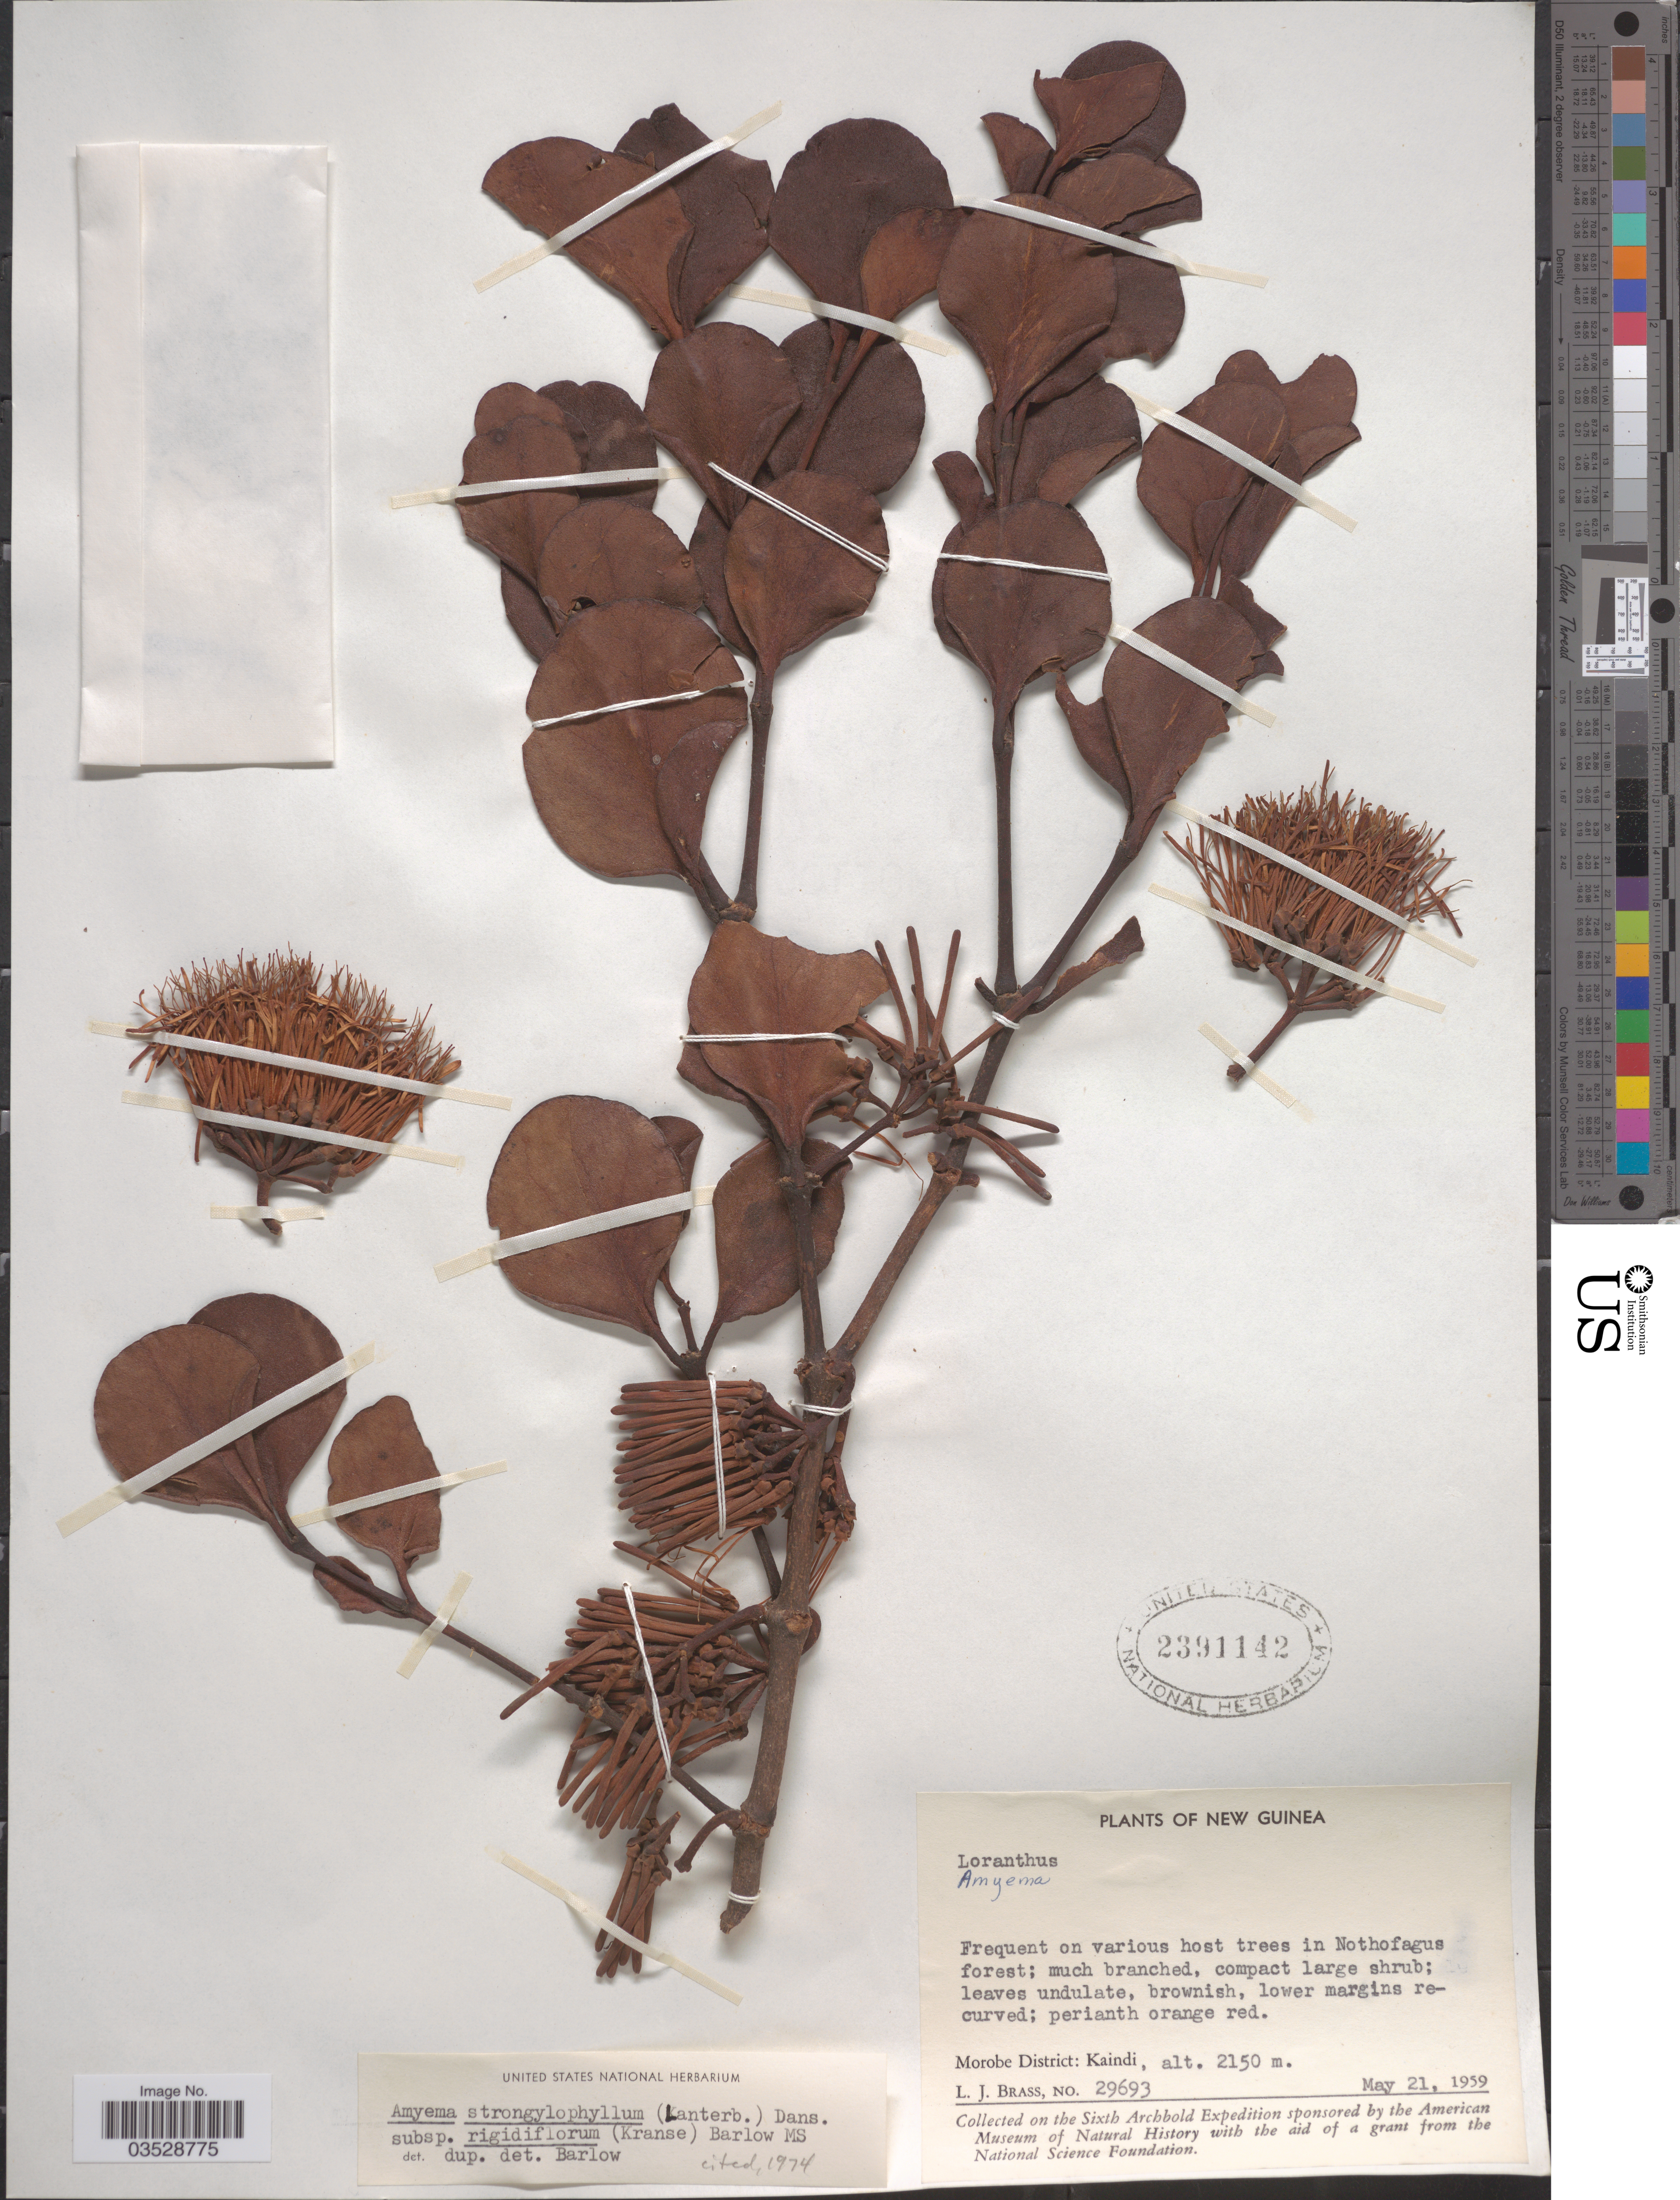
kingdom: Plantae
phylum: Tracheophyta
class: Magnoliopsida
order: Santalales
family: Loranthaceae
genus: Amyema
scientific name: Amyema rigidiflora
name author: Danser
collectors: L. J. Brass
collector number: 29693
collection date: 1959-05-21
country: Papua New Guinea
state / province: Morobe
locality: New Guinea. Morobe District: Kaindi.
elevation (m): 2150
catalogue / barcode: US 2391142